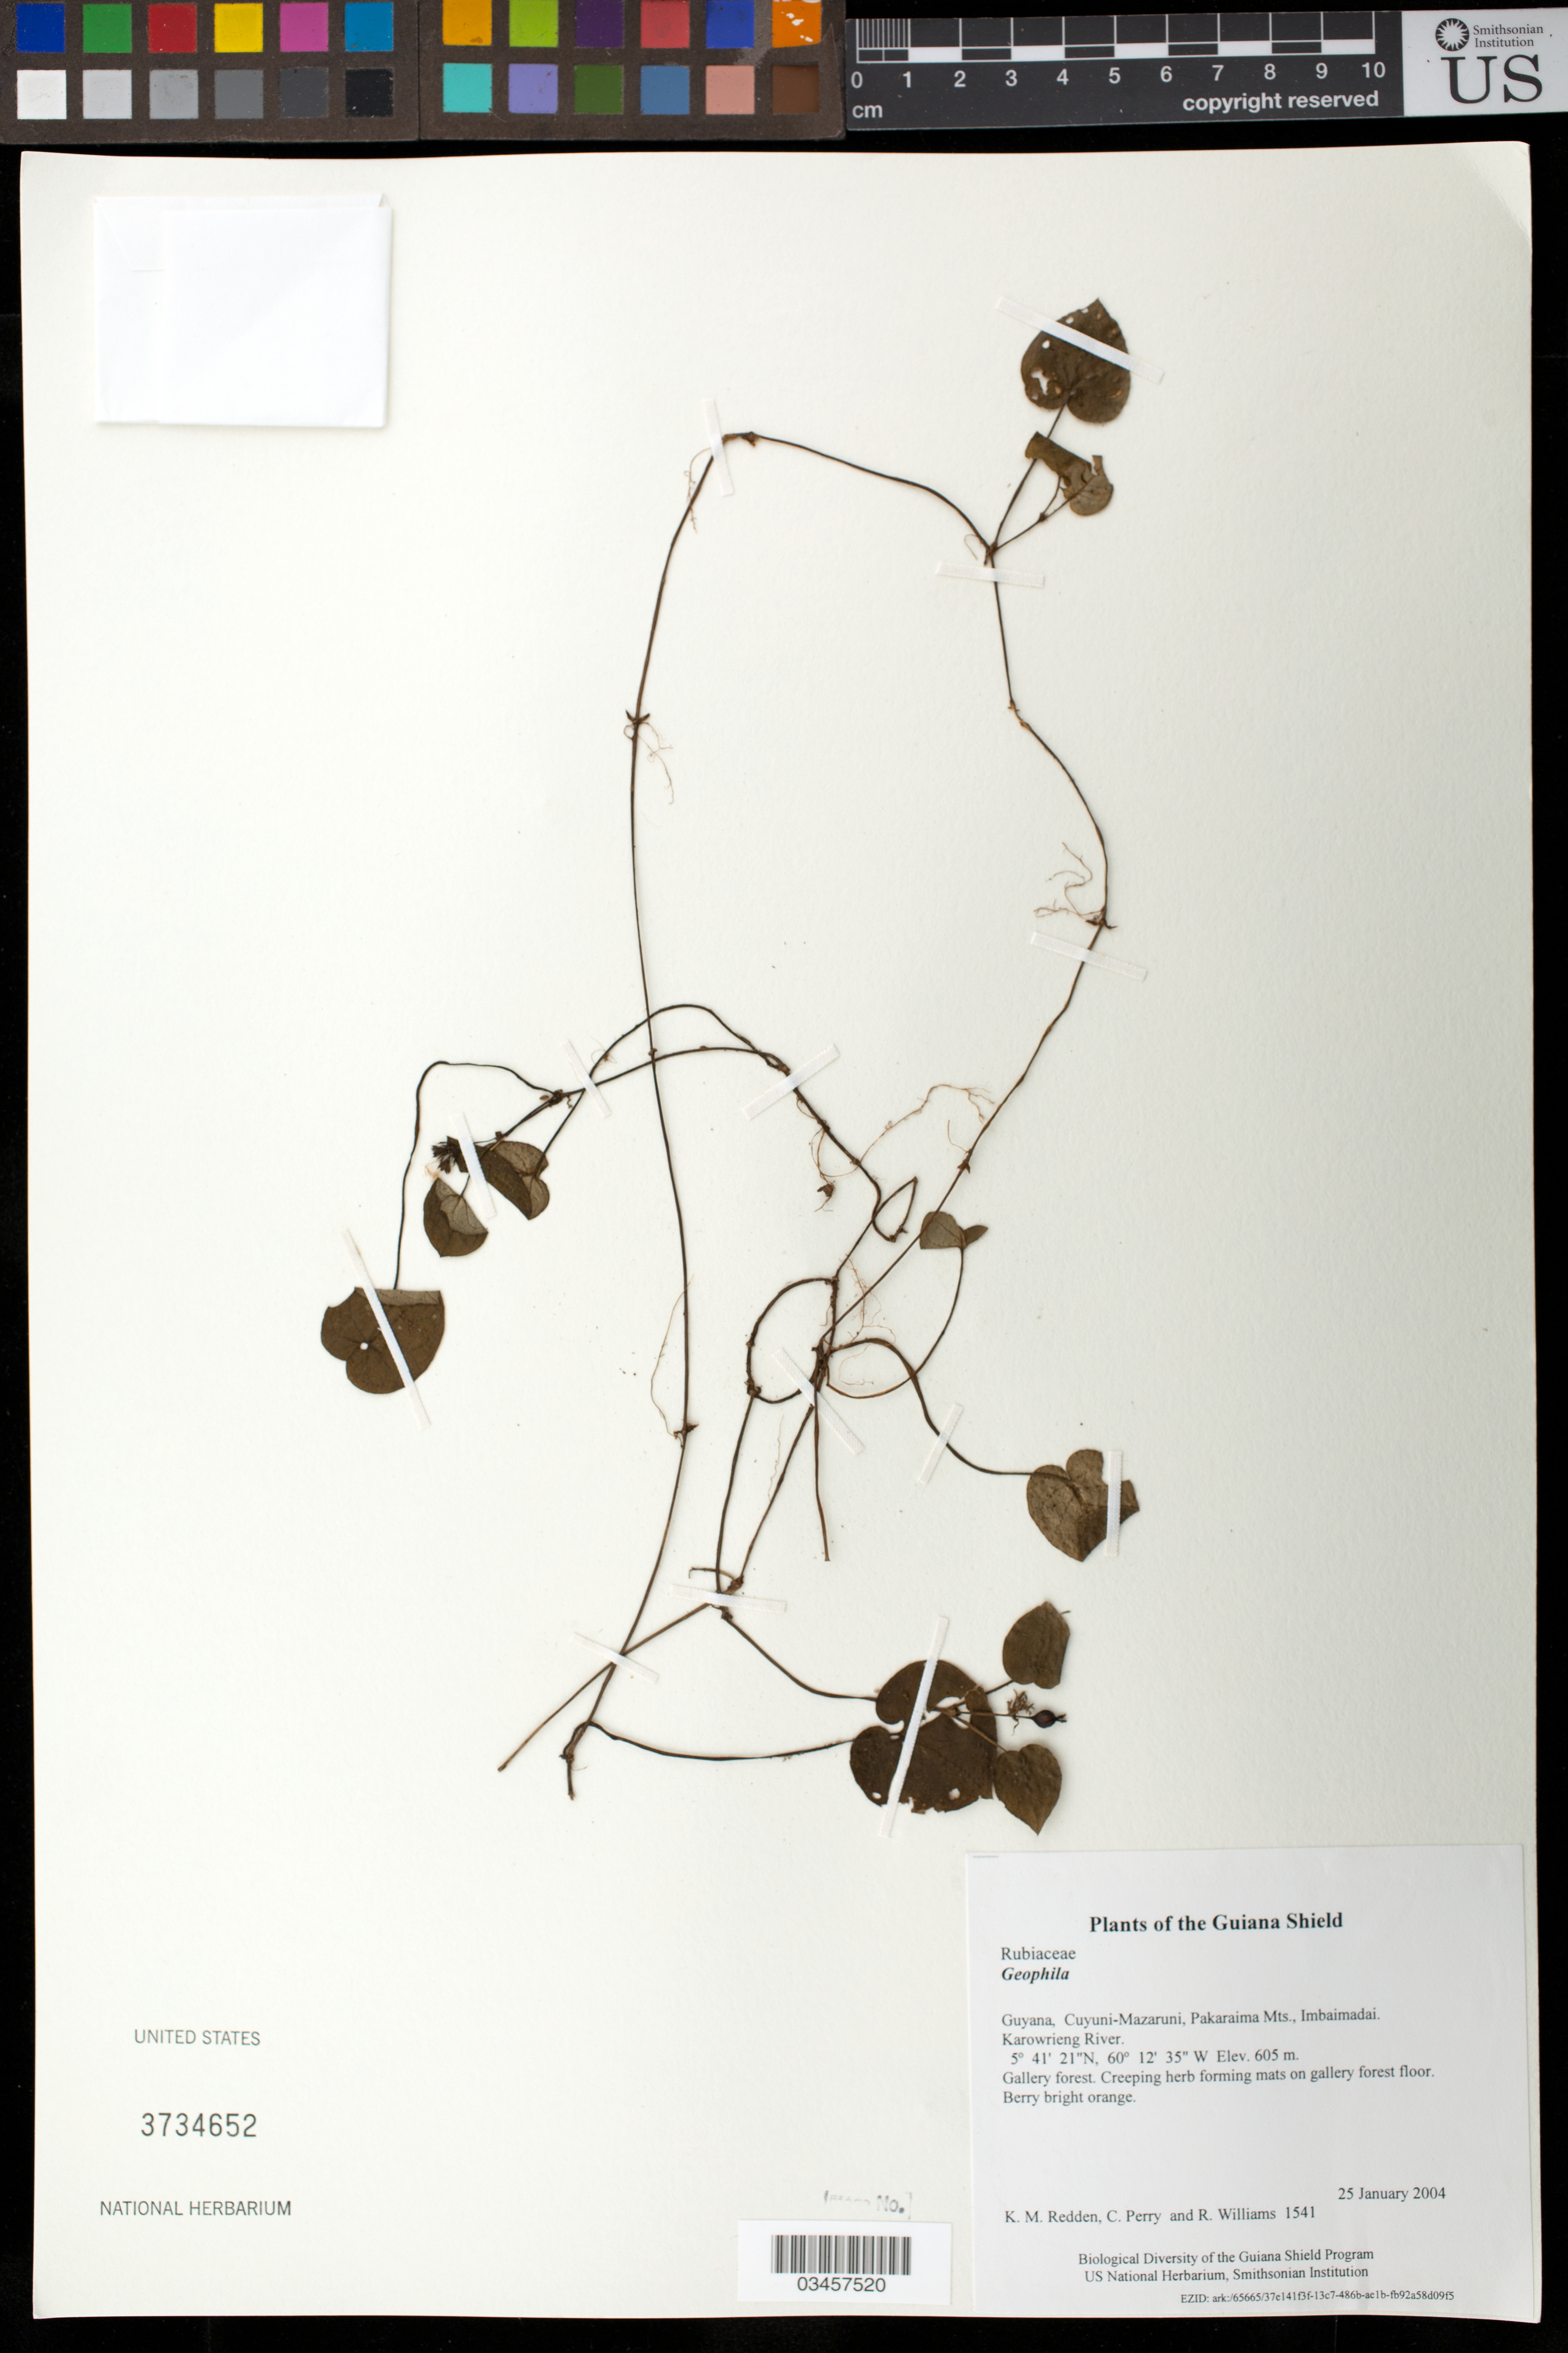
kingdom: Plantae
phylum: Tracheophyta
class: Magnoliopsida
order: Gentianales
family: Rubiaceae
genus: Geophila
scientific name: Geophila sp.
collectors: K. M. Redden, C. Perry & R. Williams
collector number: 1541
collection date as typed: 25 January 2004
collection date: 2004-01-25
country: Guyana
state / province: Cuyuni-Mazaruni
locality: Pakaraima Mts., Imbaimadai. Karowrieng River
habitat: Gallery forest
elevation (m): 605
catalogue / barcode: US 3734652